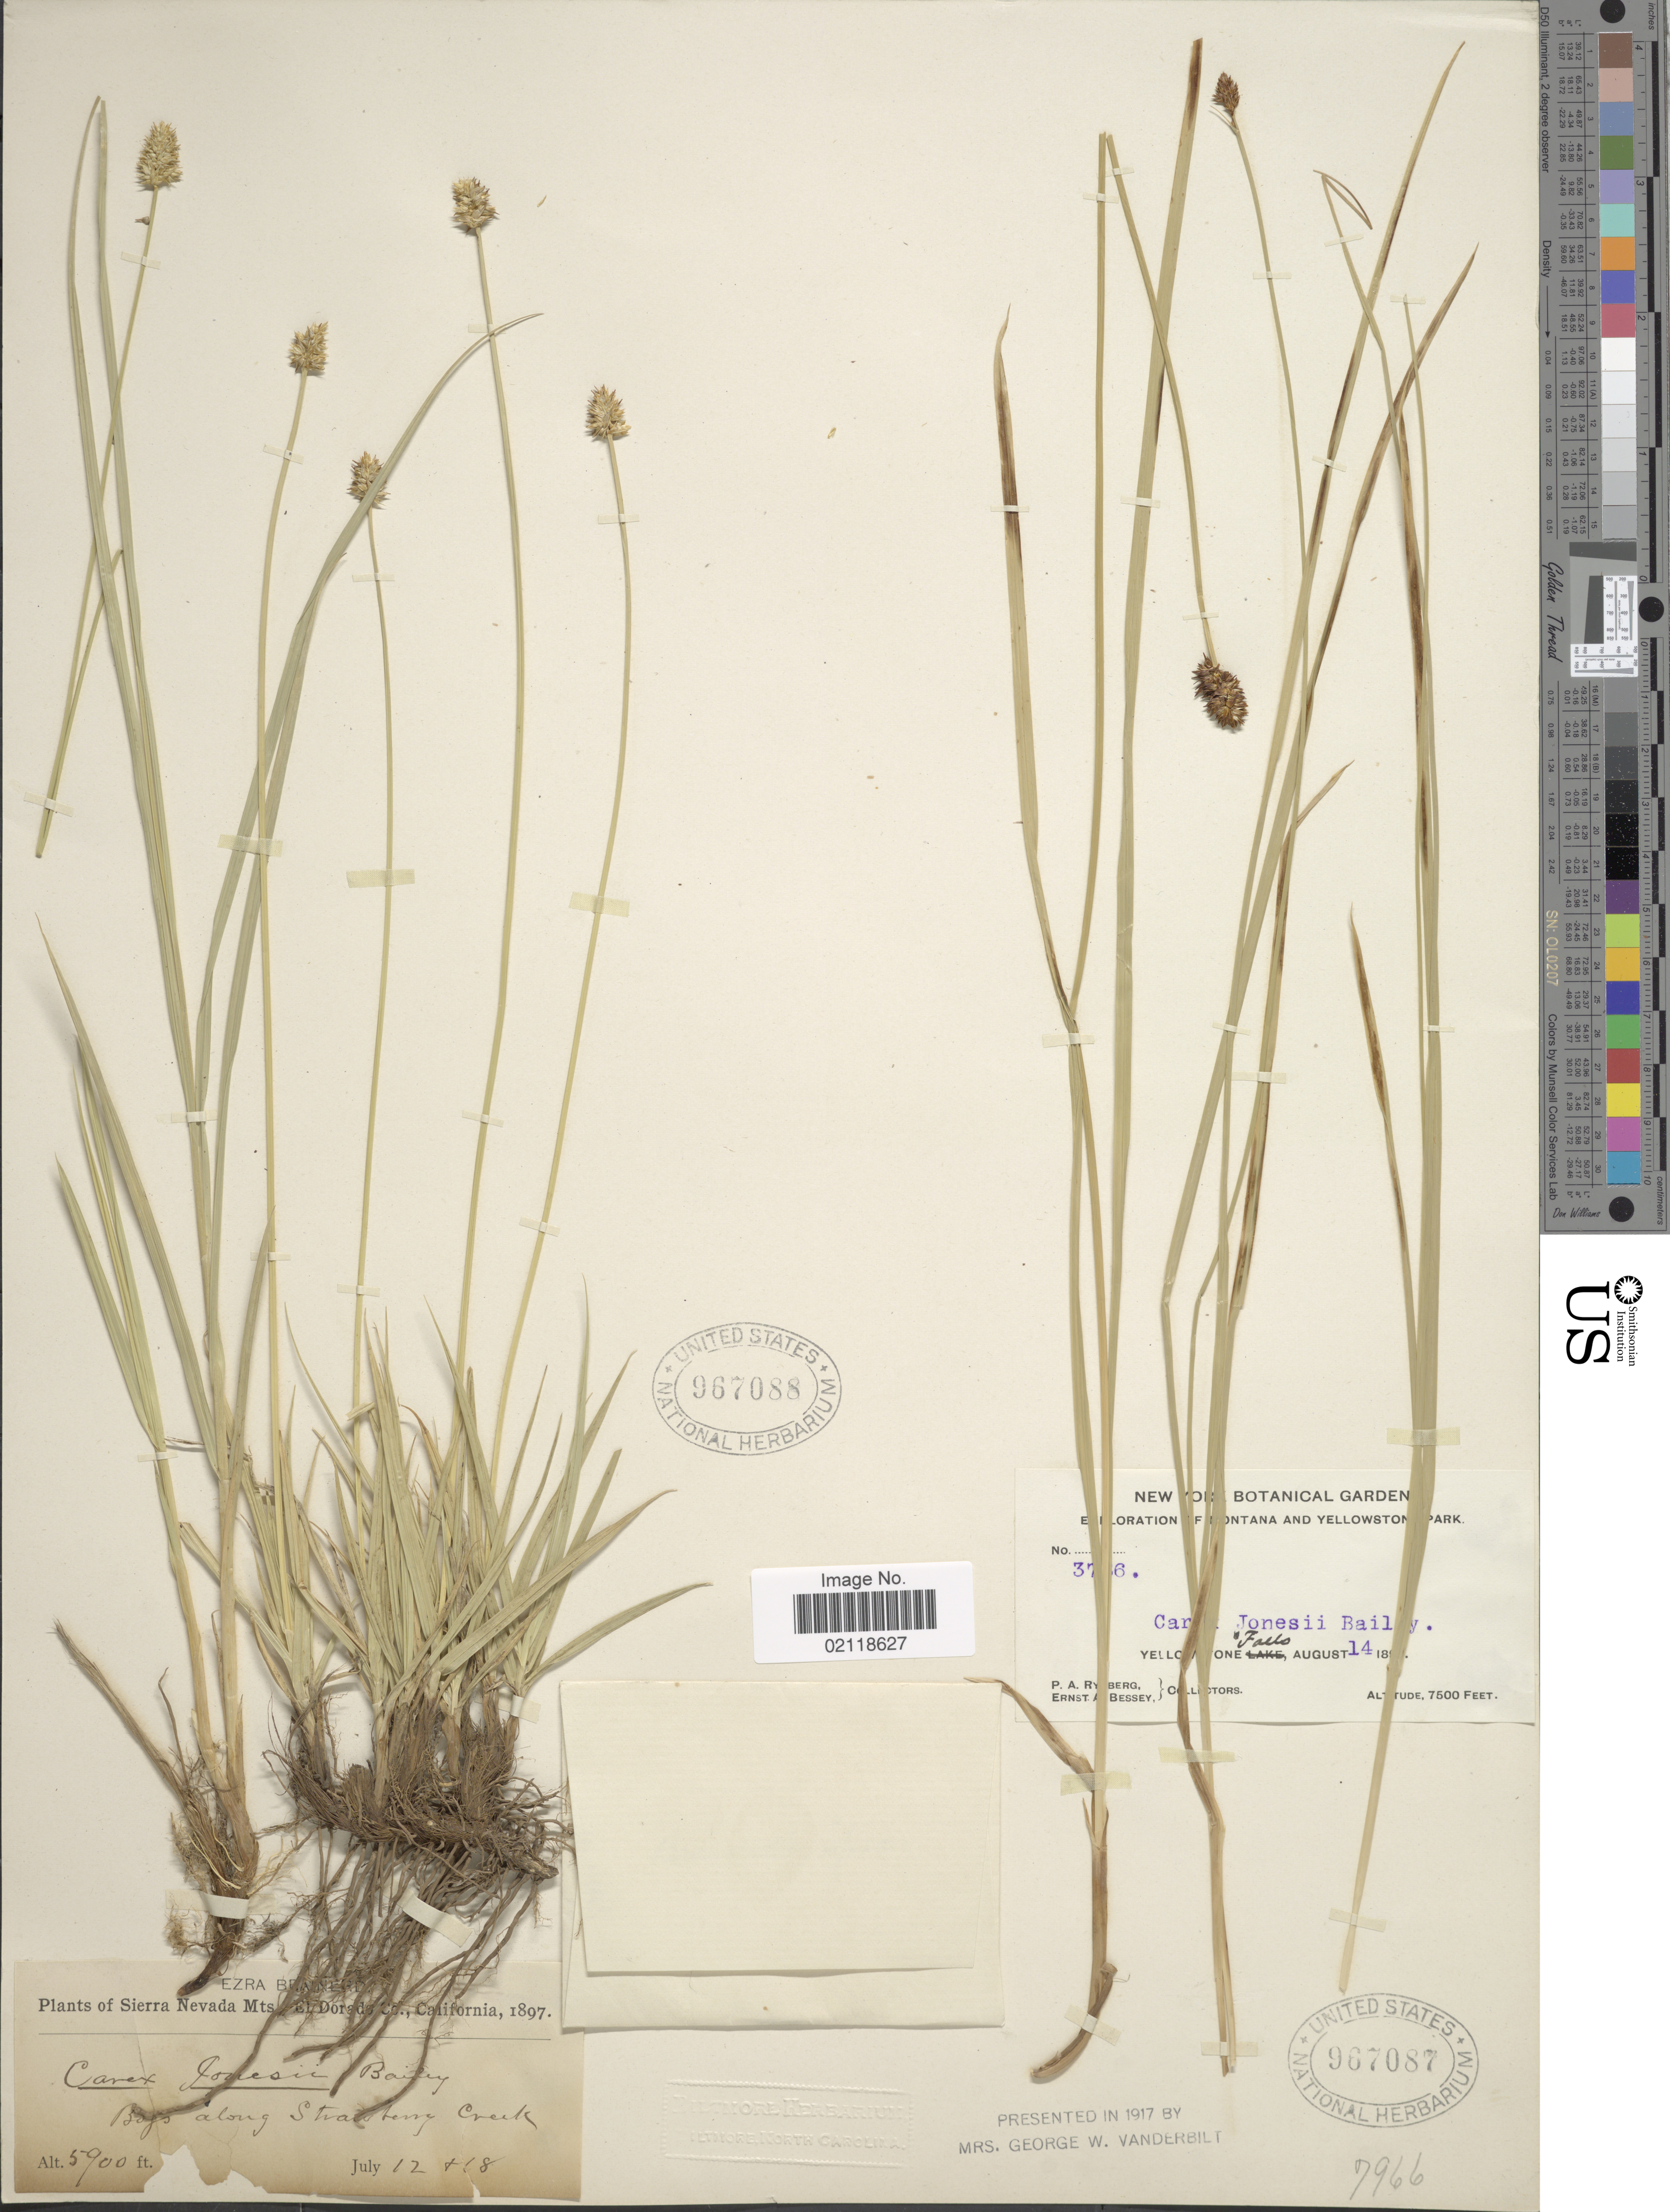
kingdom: Plantae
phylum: Tracheophyta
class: Liliopsida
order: Poales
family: Cyperaceae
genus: Carex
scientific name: Carex jonesii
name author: L.H. Bailey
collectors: P. A. Rydberg & E. A. Bessey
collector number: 3!6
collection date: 1891-08-14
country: United States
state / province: Montana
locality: Montana and Yellowstone Park, Yellowstone Falls.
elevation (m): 2286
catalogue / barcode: US 967087-2